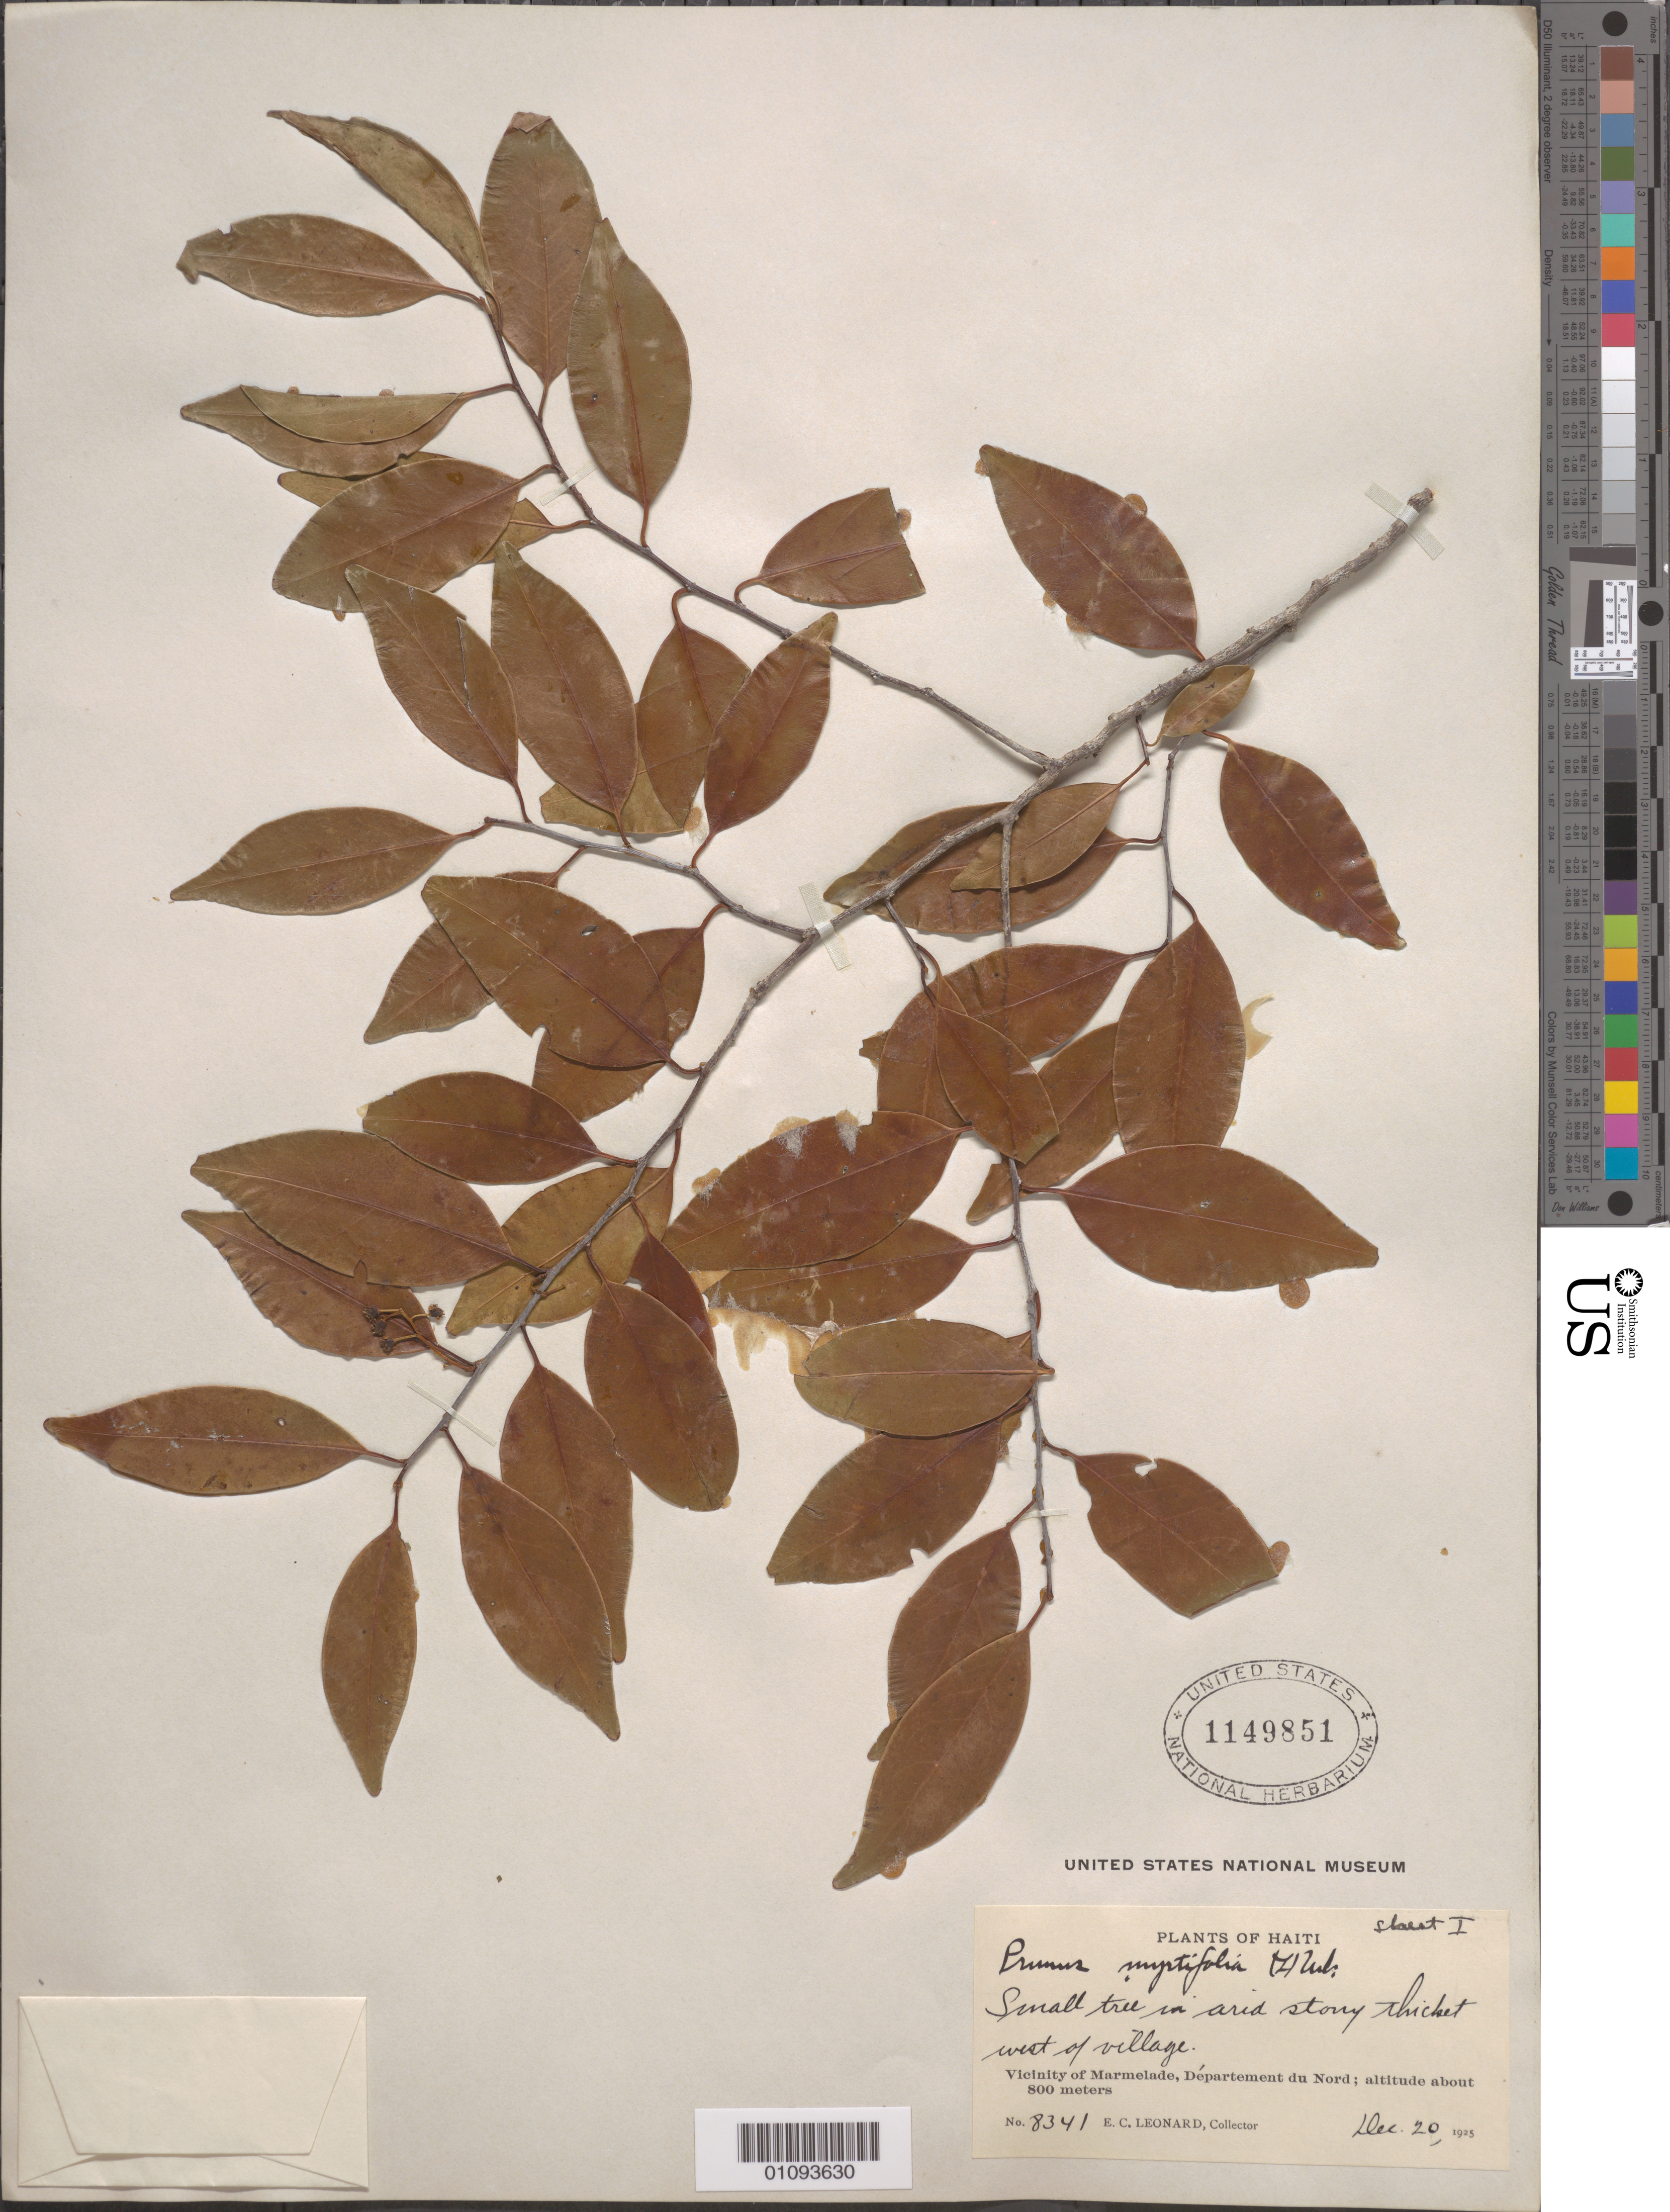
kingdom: Plantae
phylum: Tracheophyta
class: Magnoliopsida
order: Rosales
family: Rosaceae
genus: Prunus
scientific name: Prunus myrtifolia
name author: (L.) Urb.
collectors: E. C. Leonard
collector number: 8341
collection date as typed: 23 Dec 1925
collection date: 1925-12-23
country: Haiti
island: Hispaniola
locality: Vicinity of Marmelade, Departement du Nord - arid stony thicket west of village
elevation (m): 800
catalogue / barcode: US 1149851